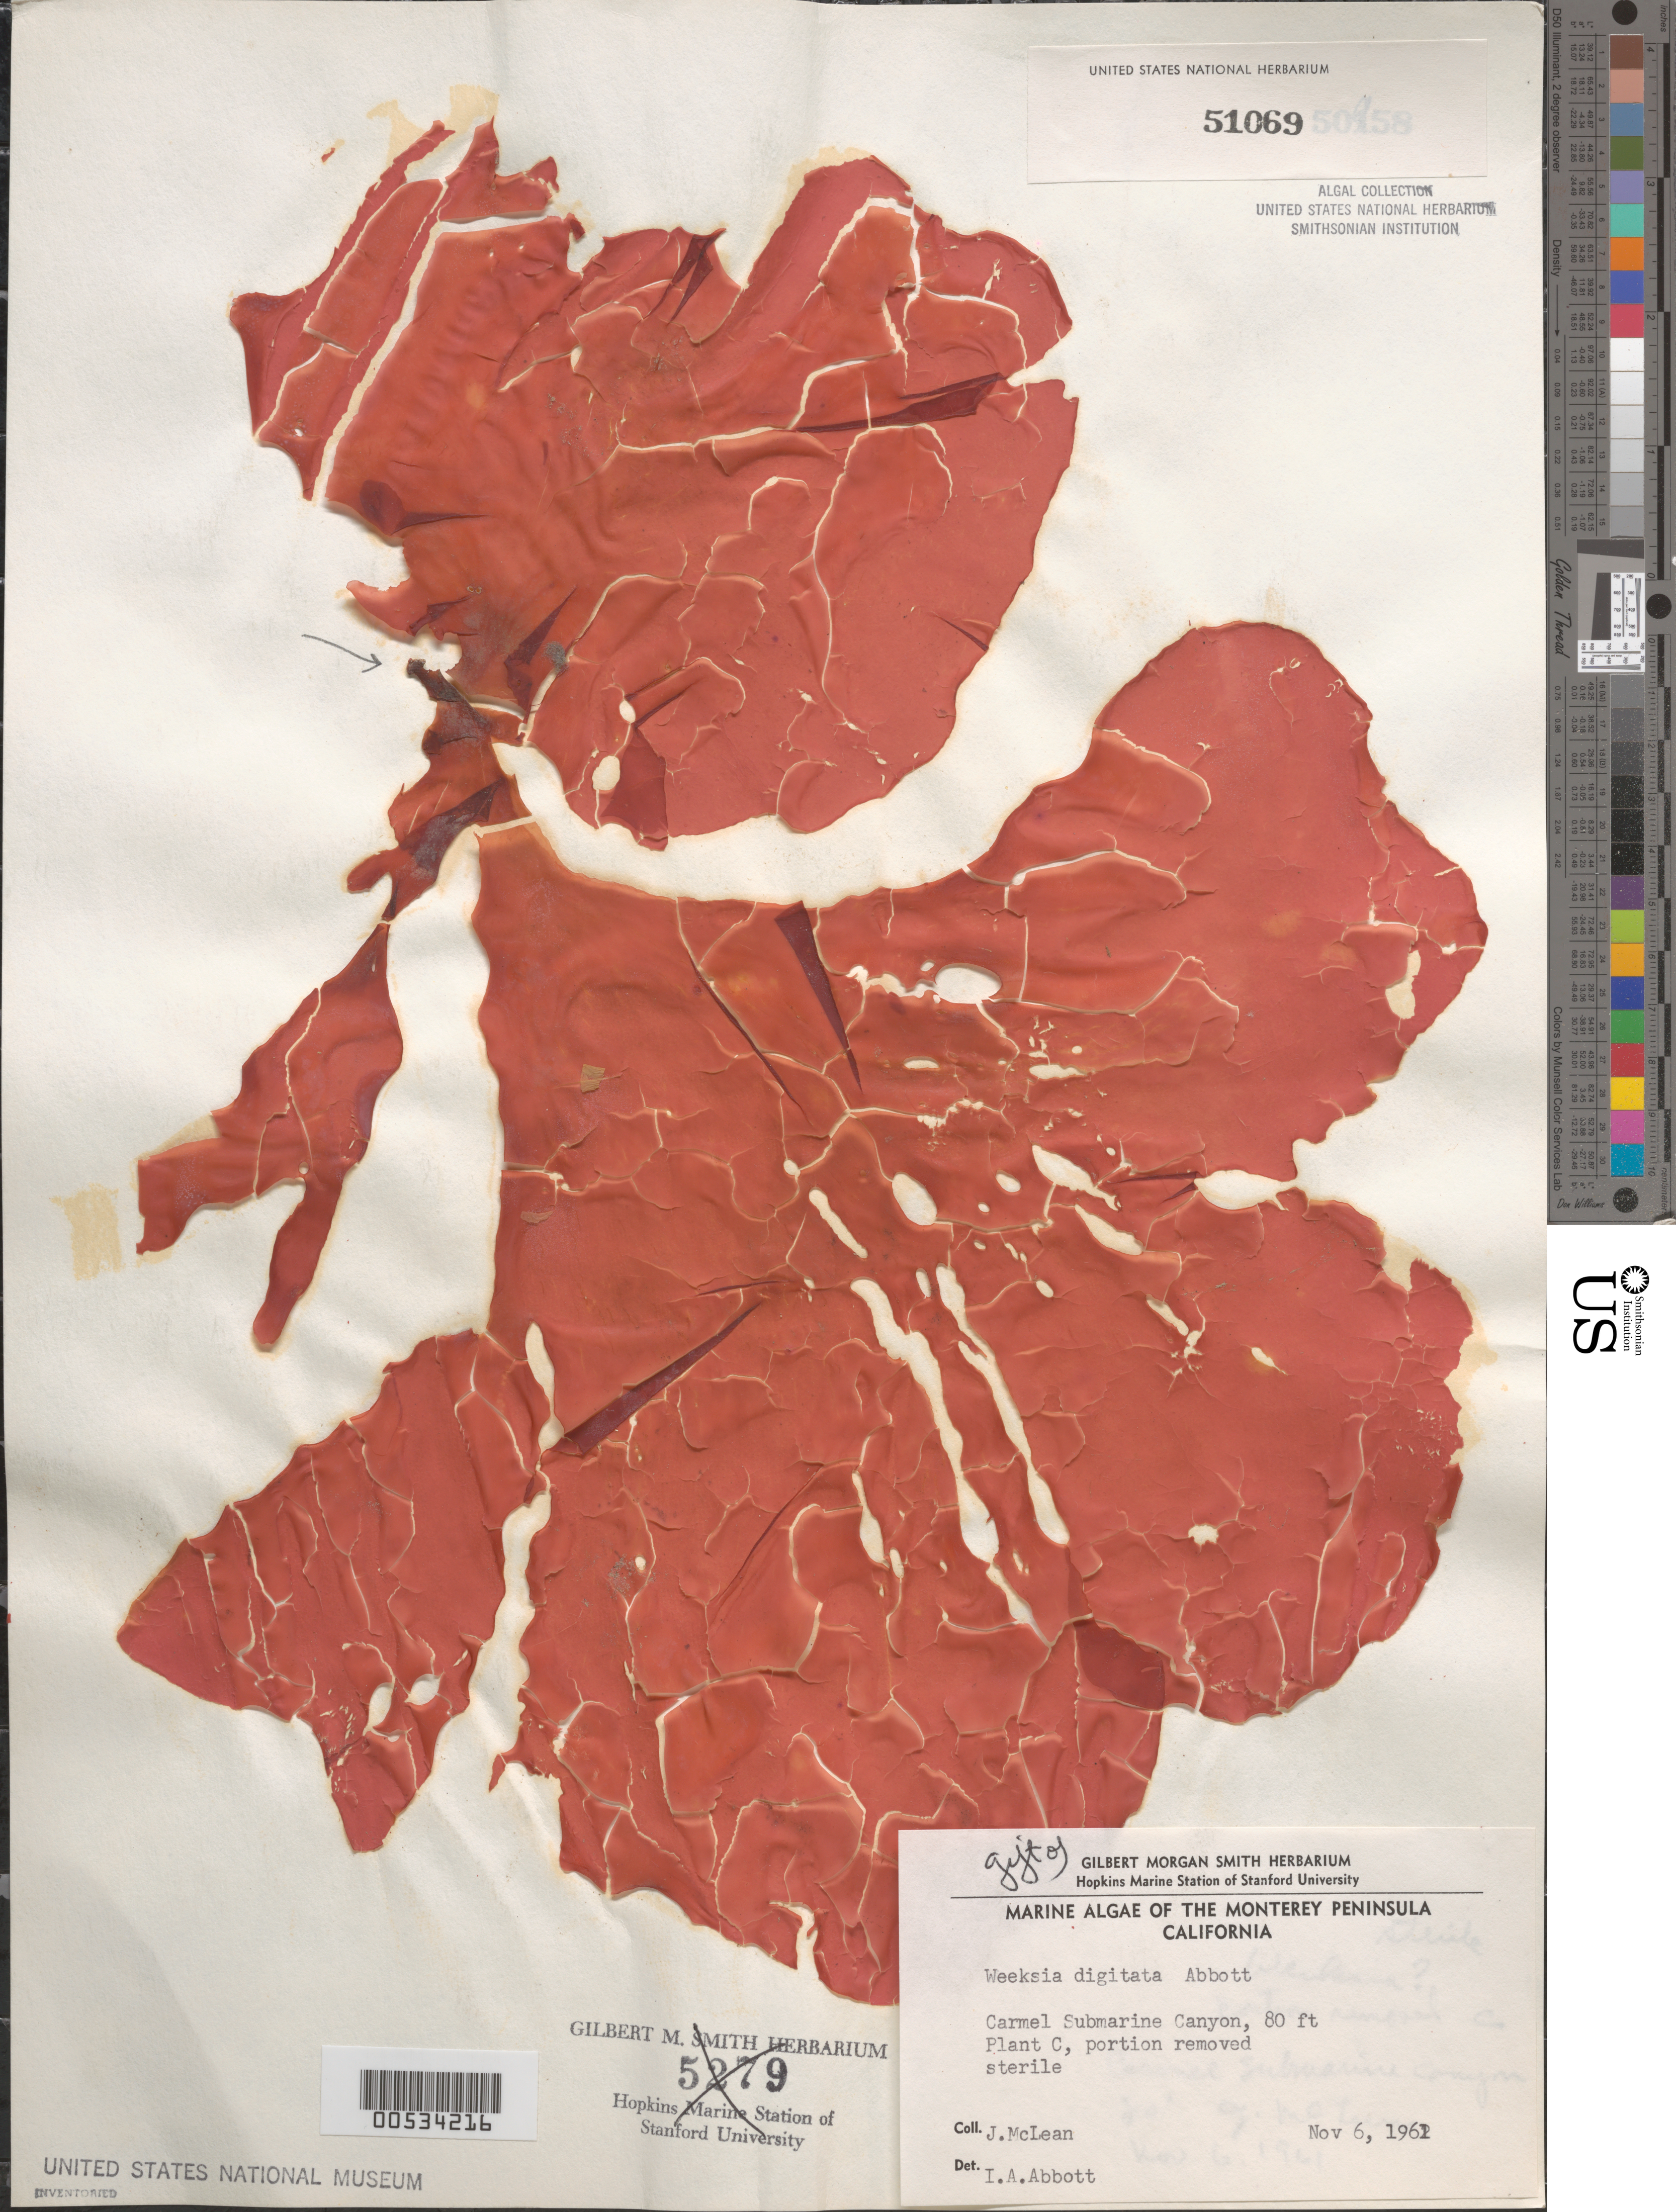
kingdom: Plantae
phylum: Rhodophyta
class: Florideophyceae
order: Gigartinales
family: Dumontiaceae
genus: Weeksia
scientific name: Weeksia digitata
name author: I.A. Abbott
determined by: Abbott, Isabella A.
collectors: J. McLean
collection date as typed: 06 Nov 1961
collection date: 1961-11-06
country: United States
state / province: California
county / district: Monterey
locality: Carmel Submarine Canyon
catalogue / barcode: US 51069